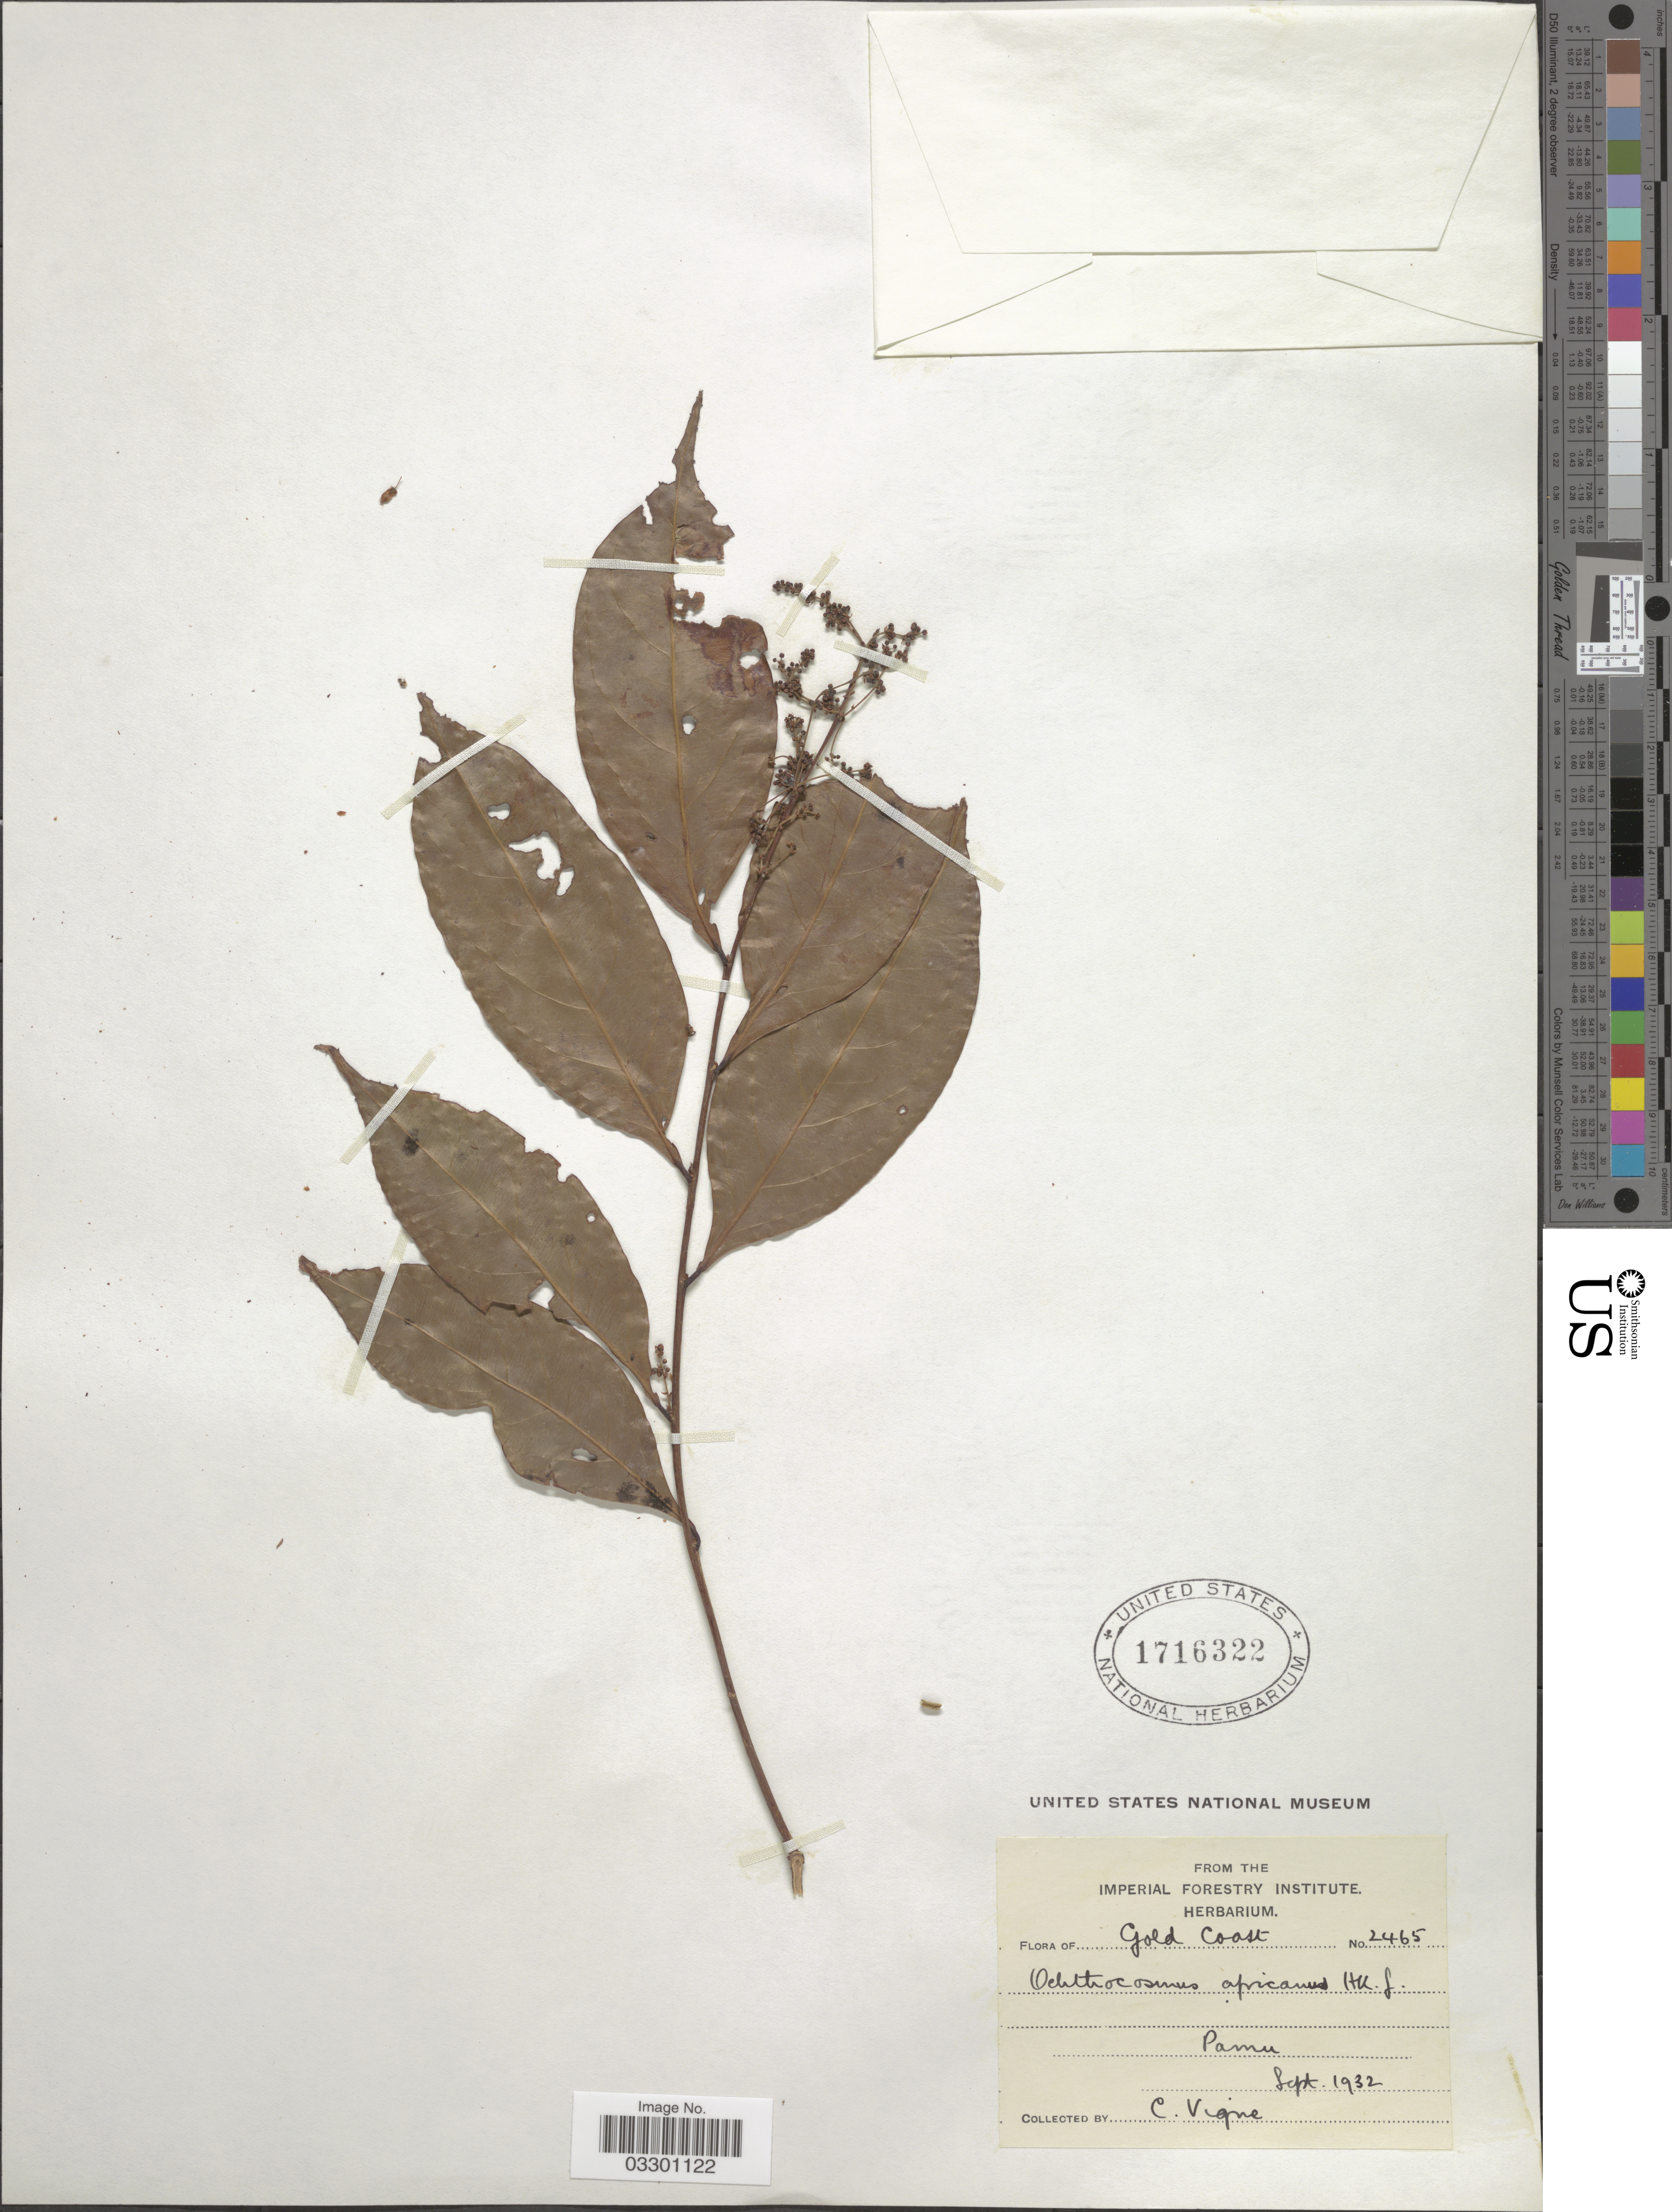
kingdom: Plantae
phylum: Tracheophyta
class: Magnoliopsida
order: Malpighiales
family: Ixonanthaceae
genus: Phyllocosmus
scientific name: Phyllocosmus africanus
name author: (Hook. f.) Klotzsch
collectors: C. Vigne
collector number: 2465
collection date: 1932-09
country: Ghana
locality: Gold Coast. Pamu.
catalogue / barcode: US 1716322